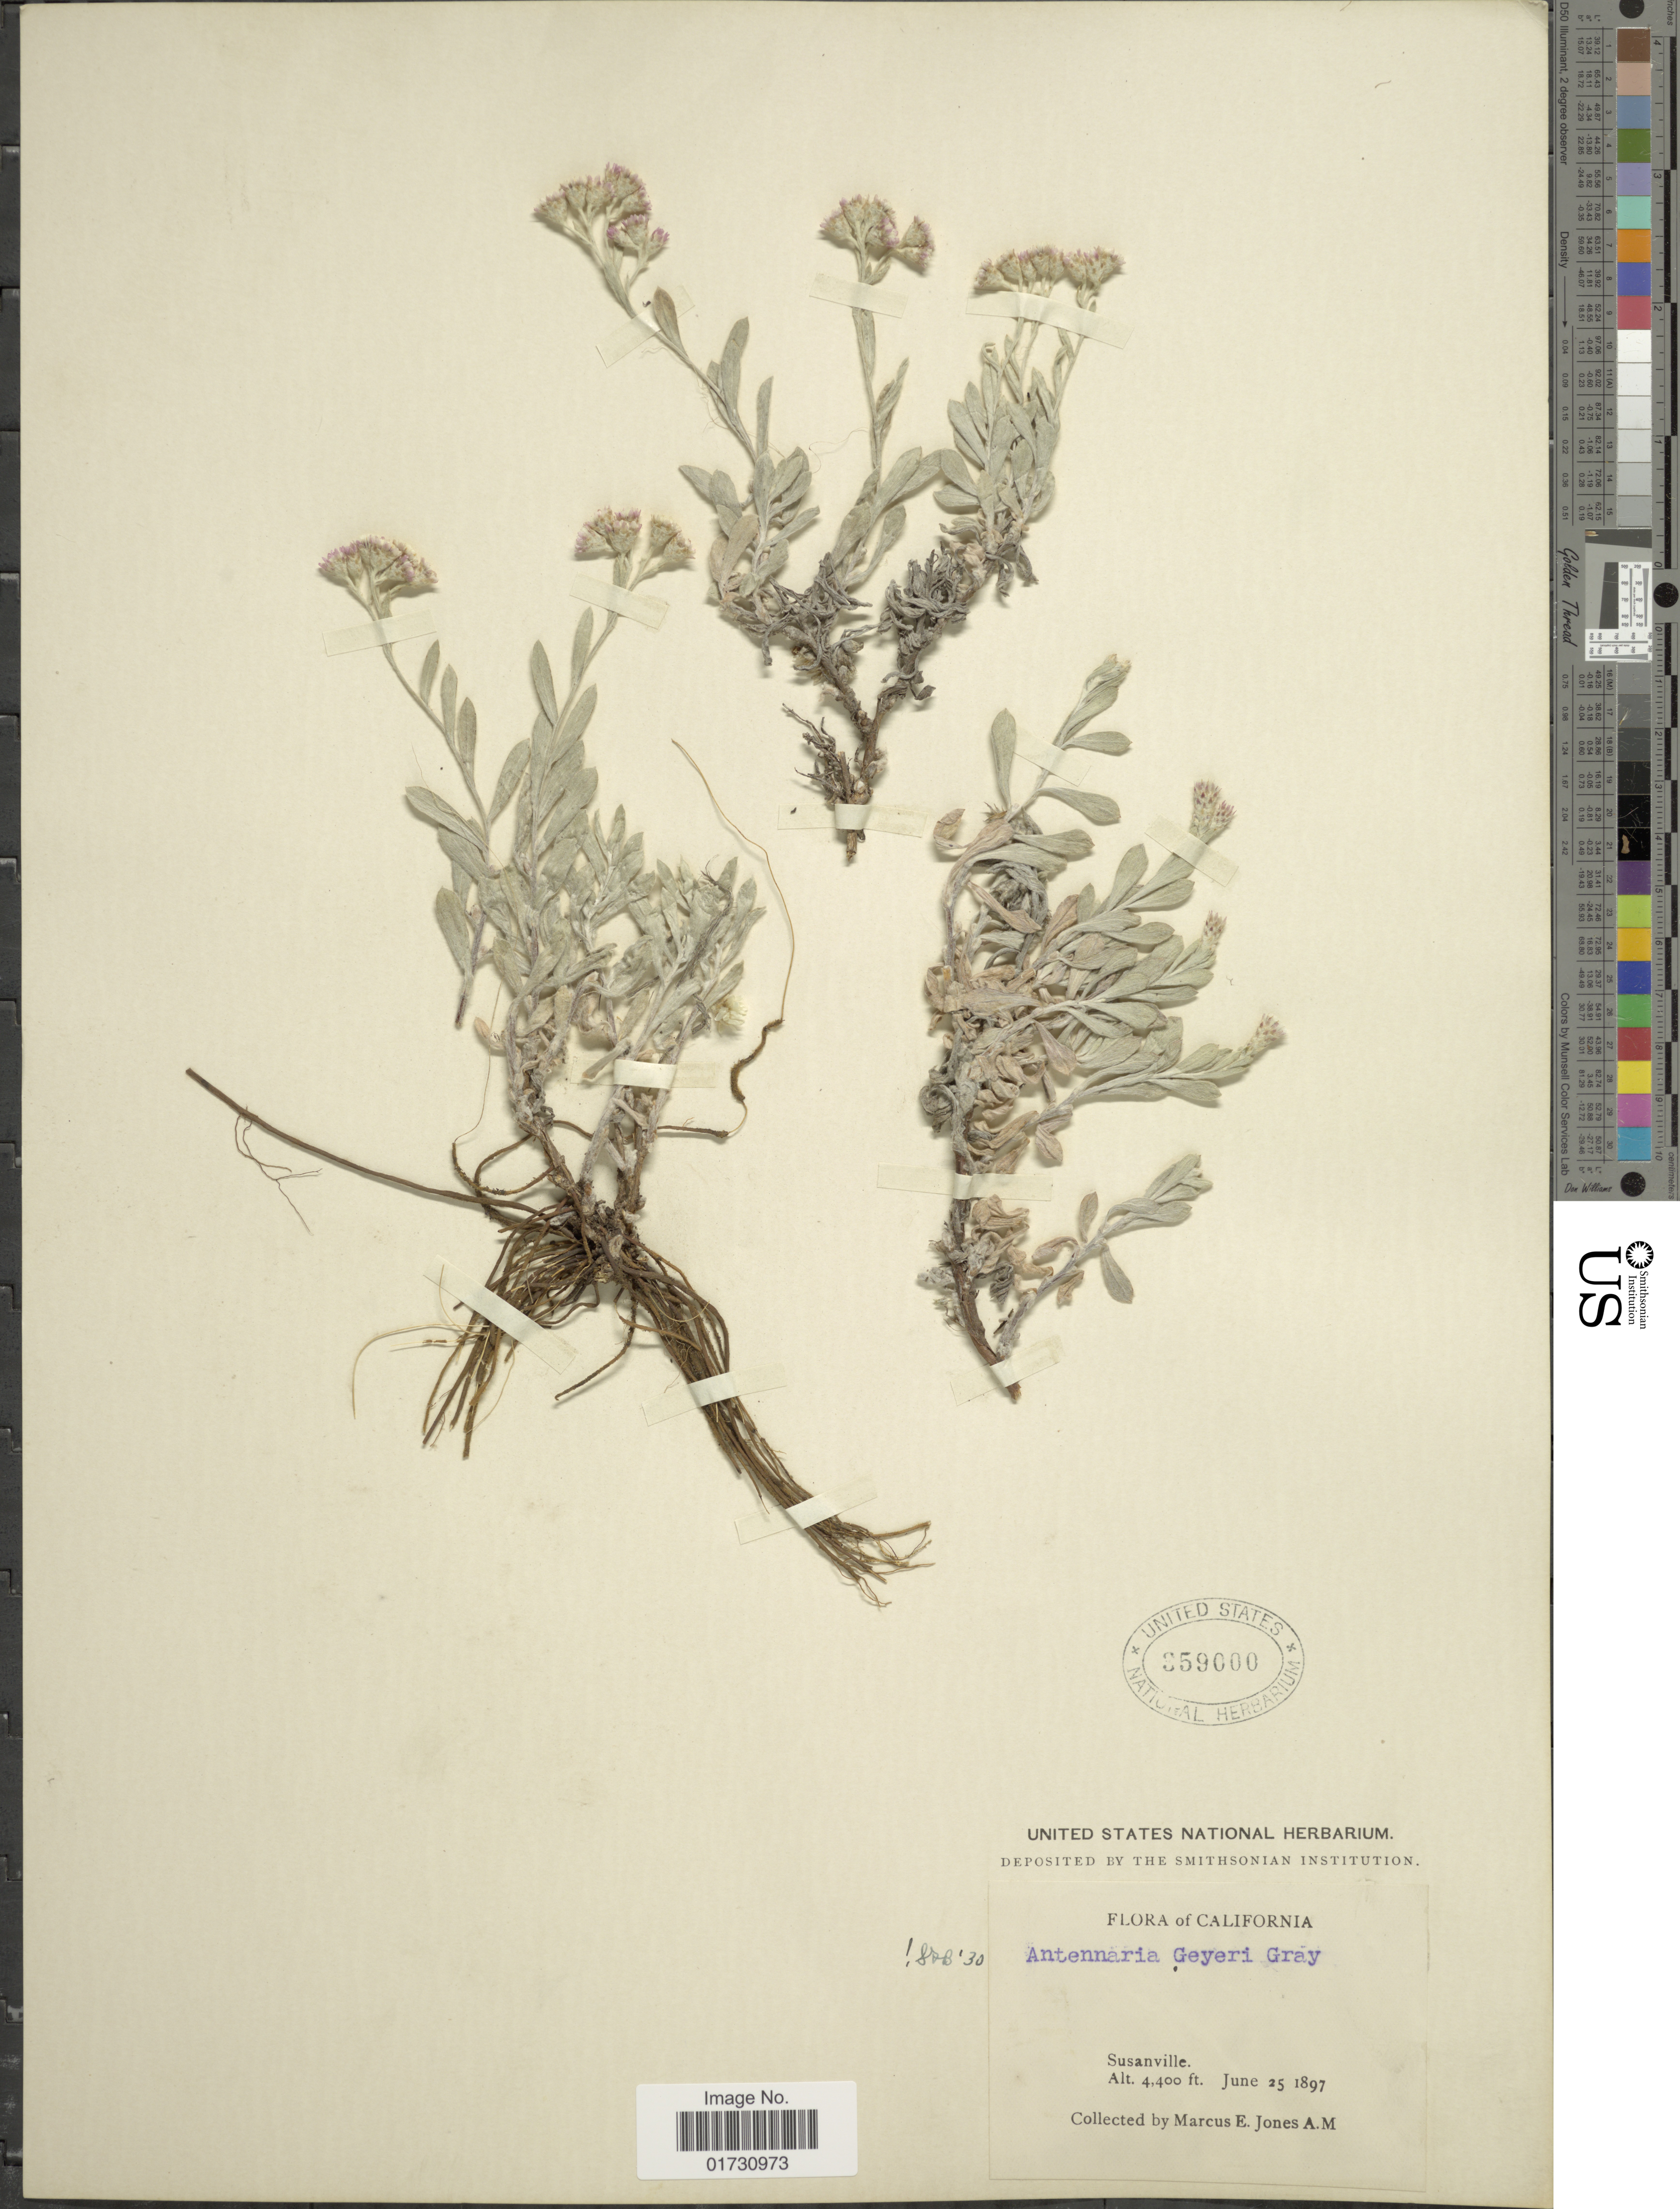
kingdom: Plantae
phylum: Tracheophyta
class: Magnoliopsida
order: Asterales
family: Asteraceae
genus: Antennaria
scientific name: Antennaria geyeri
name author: A. Gray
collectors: M. E. Jones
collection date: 1897-06-25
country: United States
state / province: California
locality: Susanville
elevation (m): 1341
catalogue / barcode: US 359000